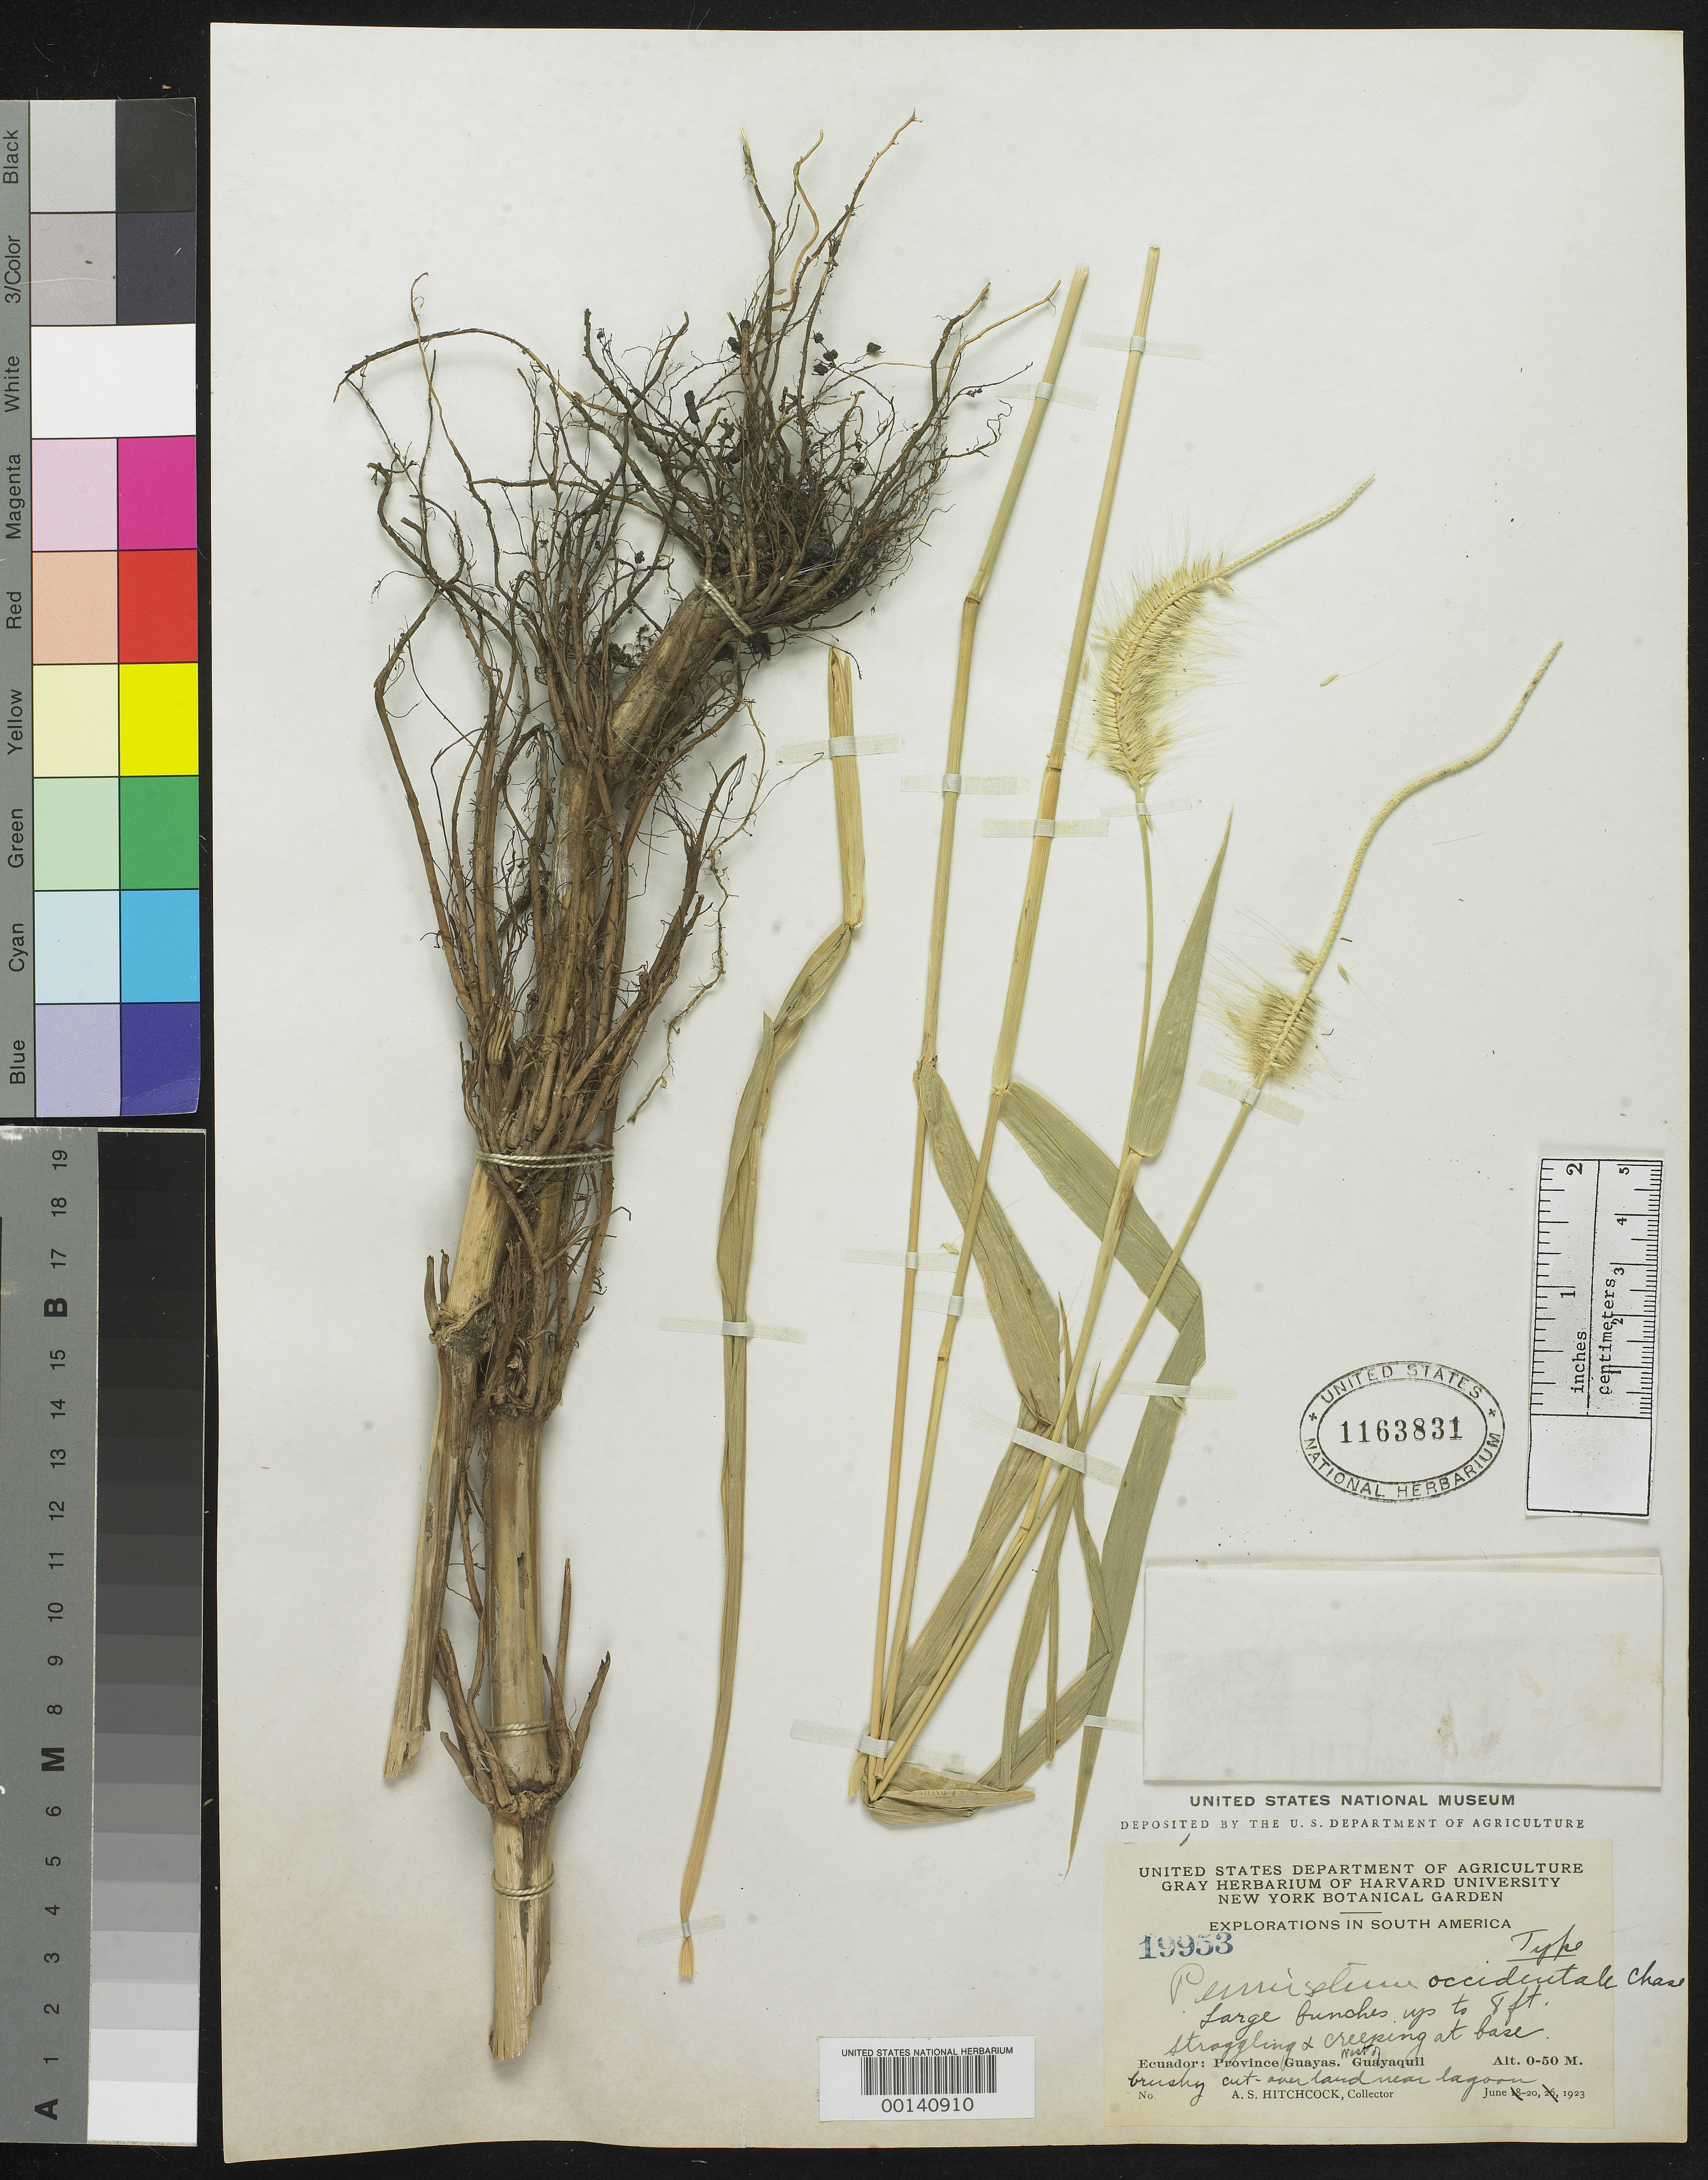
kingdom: Plantae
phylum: Tracheophyta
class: Liliopsida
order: Poales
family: Poaceae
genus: Pennisetum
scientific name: Pennisetum occidentale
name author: Chase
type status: Holotype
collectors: A. S. Hitchcock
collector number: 19953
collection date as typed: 20 Jun 1923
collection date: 1923-06-20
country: Ecuador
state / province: Guayas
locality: Guayaquil.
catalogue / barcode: US 1163831